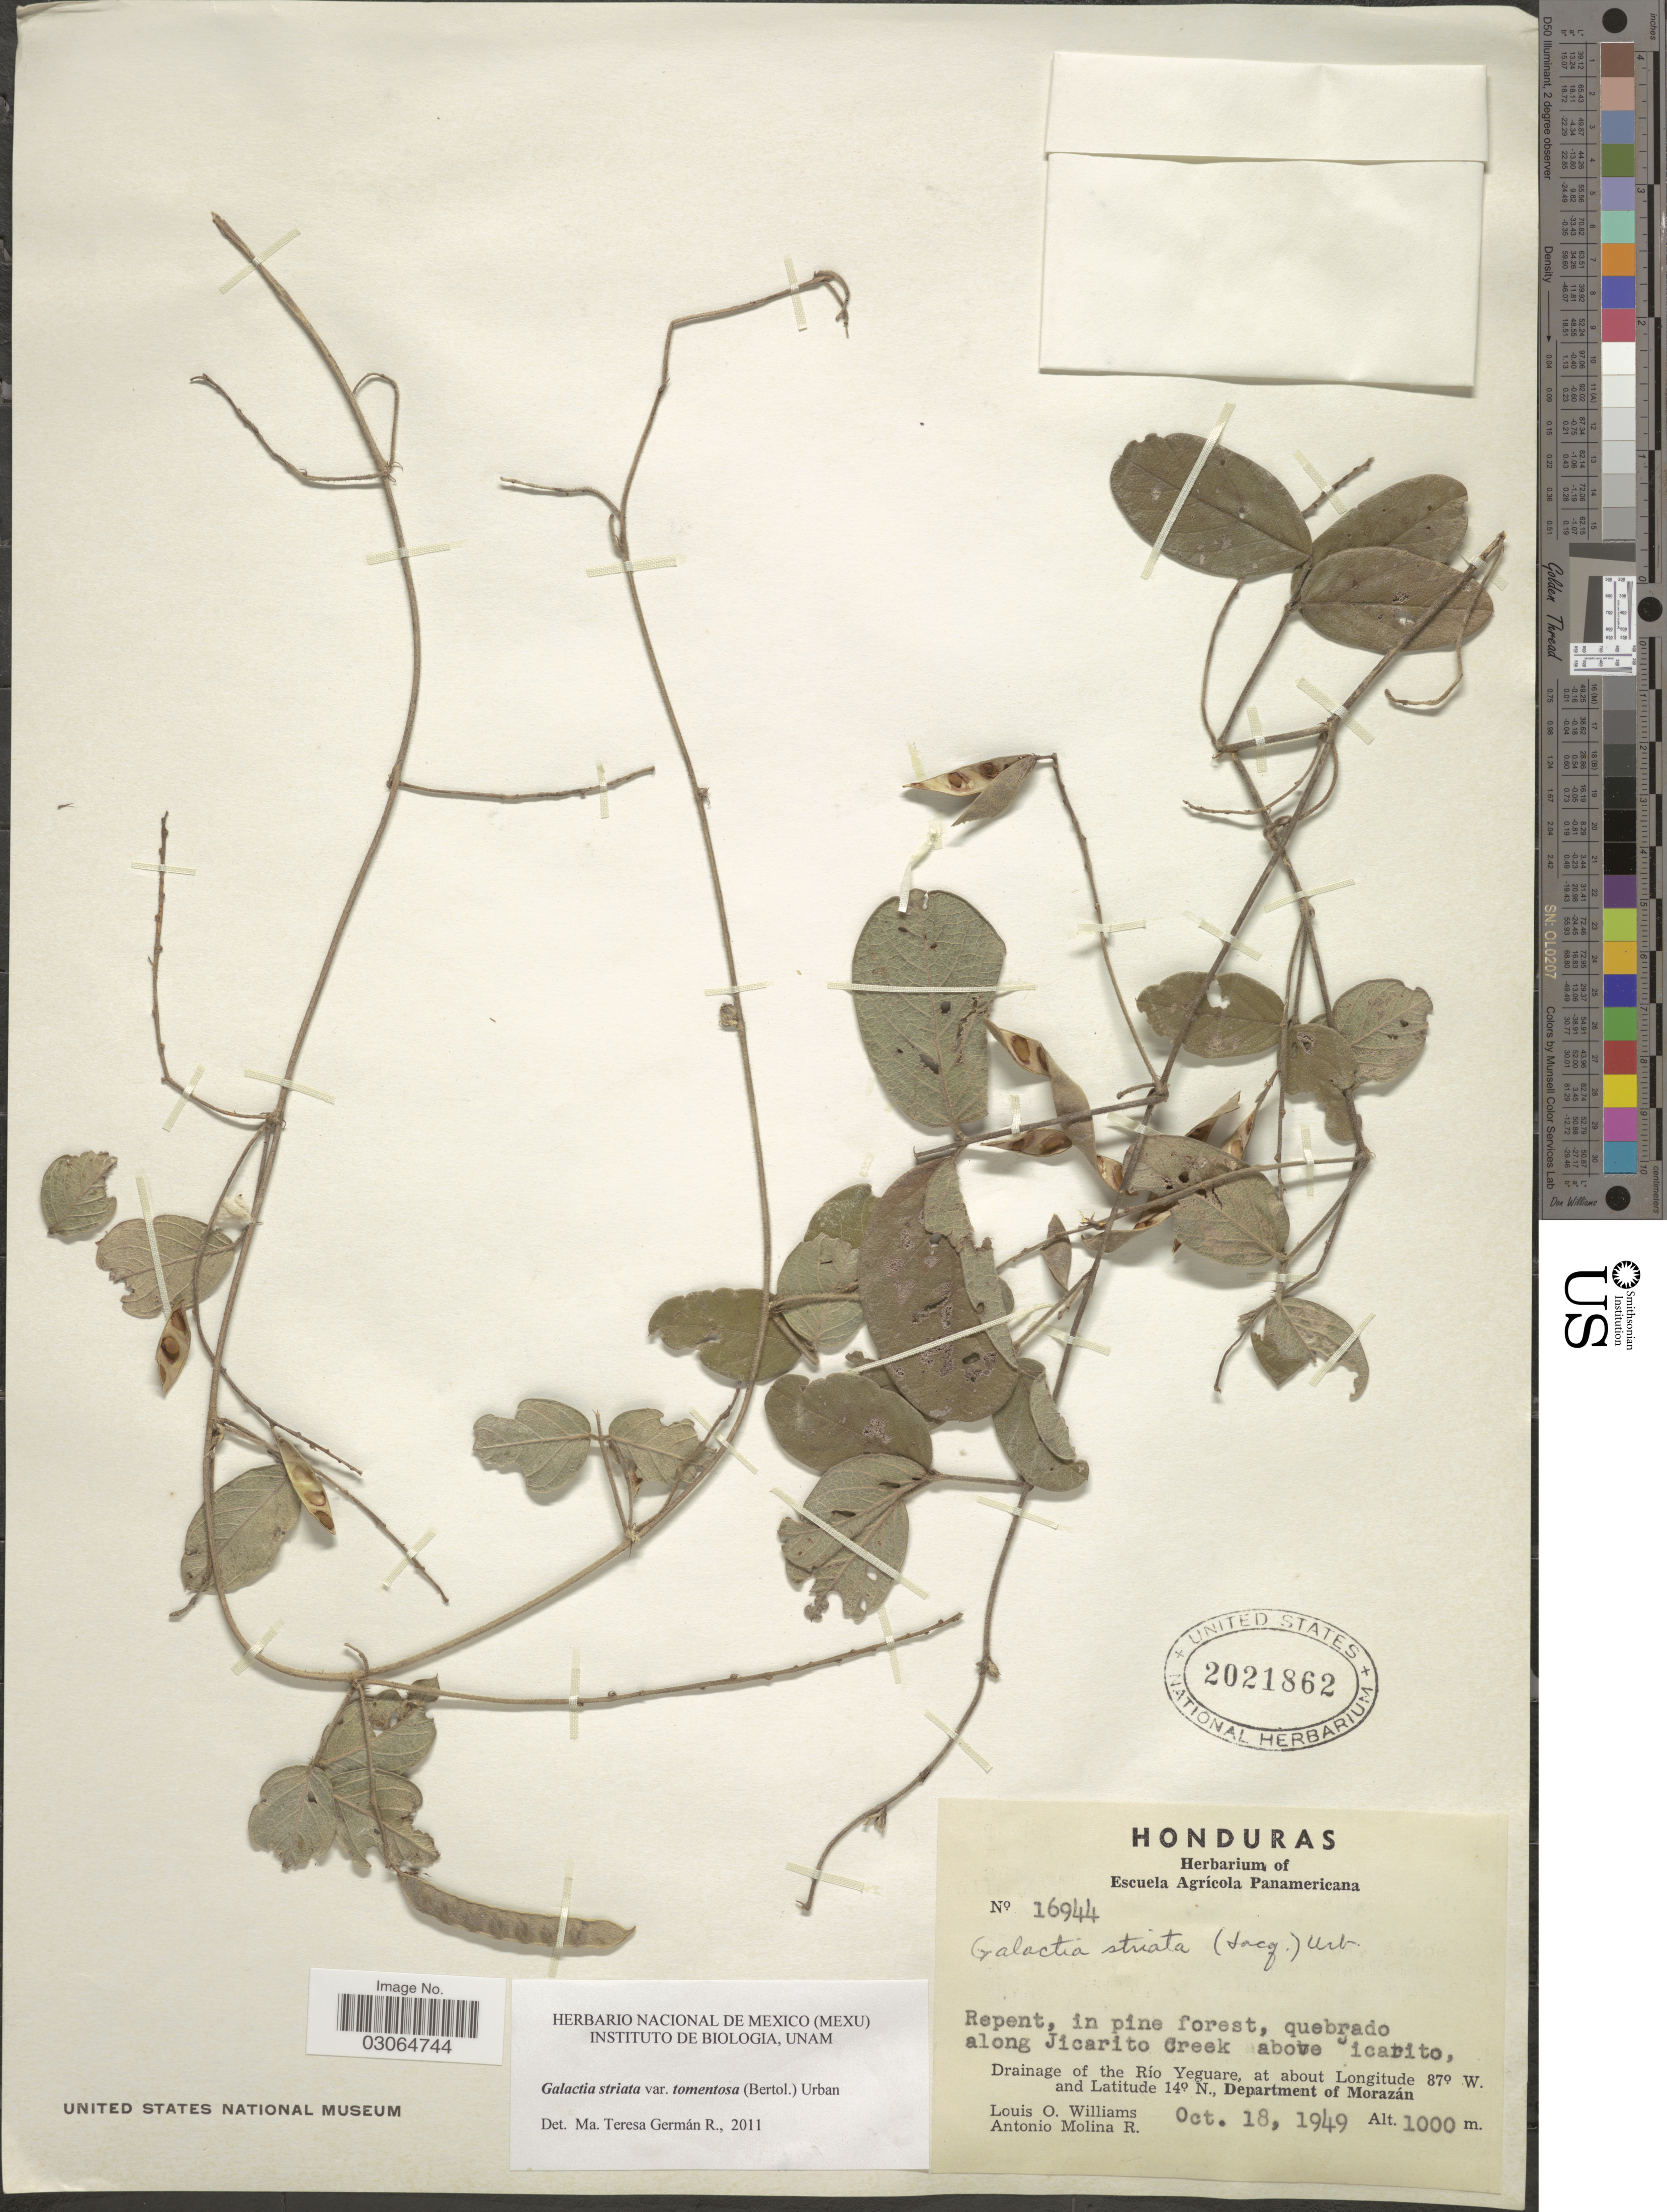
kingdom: Plantae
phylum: Tracheophyta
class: Magnoliopsida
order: Fabales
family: Fabaceae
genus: Galactia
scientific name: Galactia striata var. tomentosa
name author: (Bertol.) Urb.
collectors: L. O. Williams & A. Molina R.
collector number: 16944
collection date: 1949-10-18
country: Honduras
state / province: Fco. Morazán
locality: Quebrado along Jicarito Creek above Jicarito, Drainage of the Río Yeguare, Department of Morazán.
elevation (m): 1000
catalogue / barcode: US 2021862